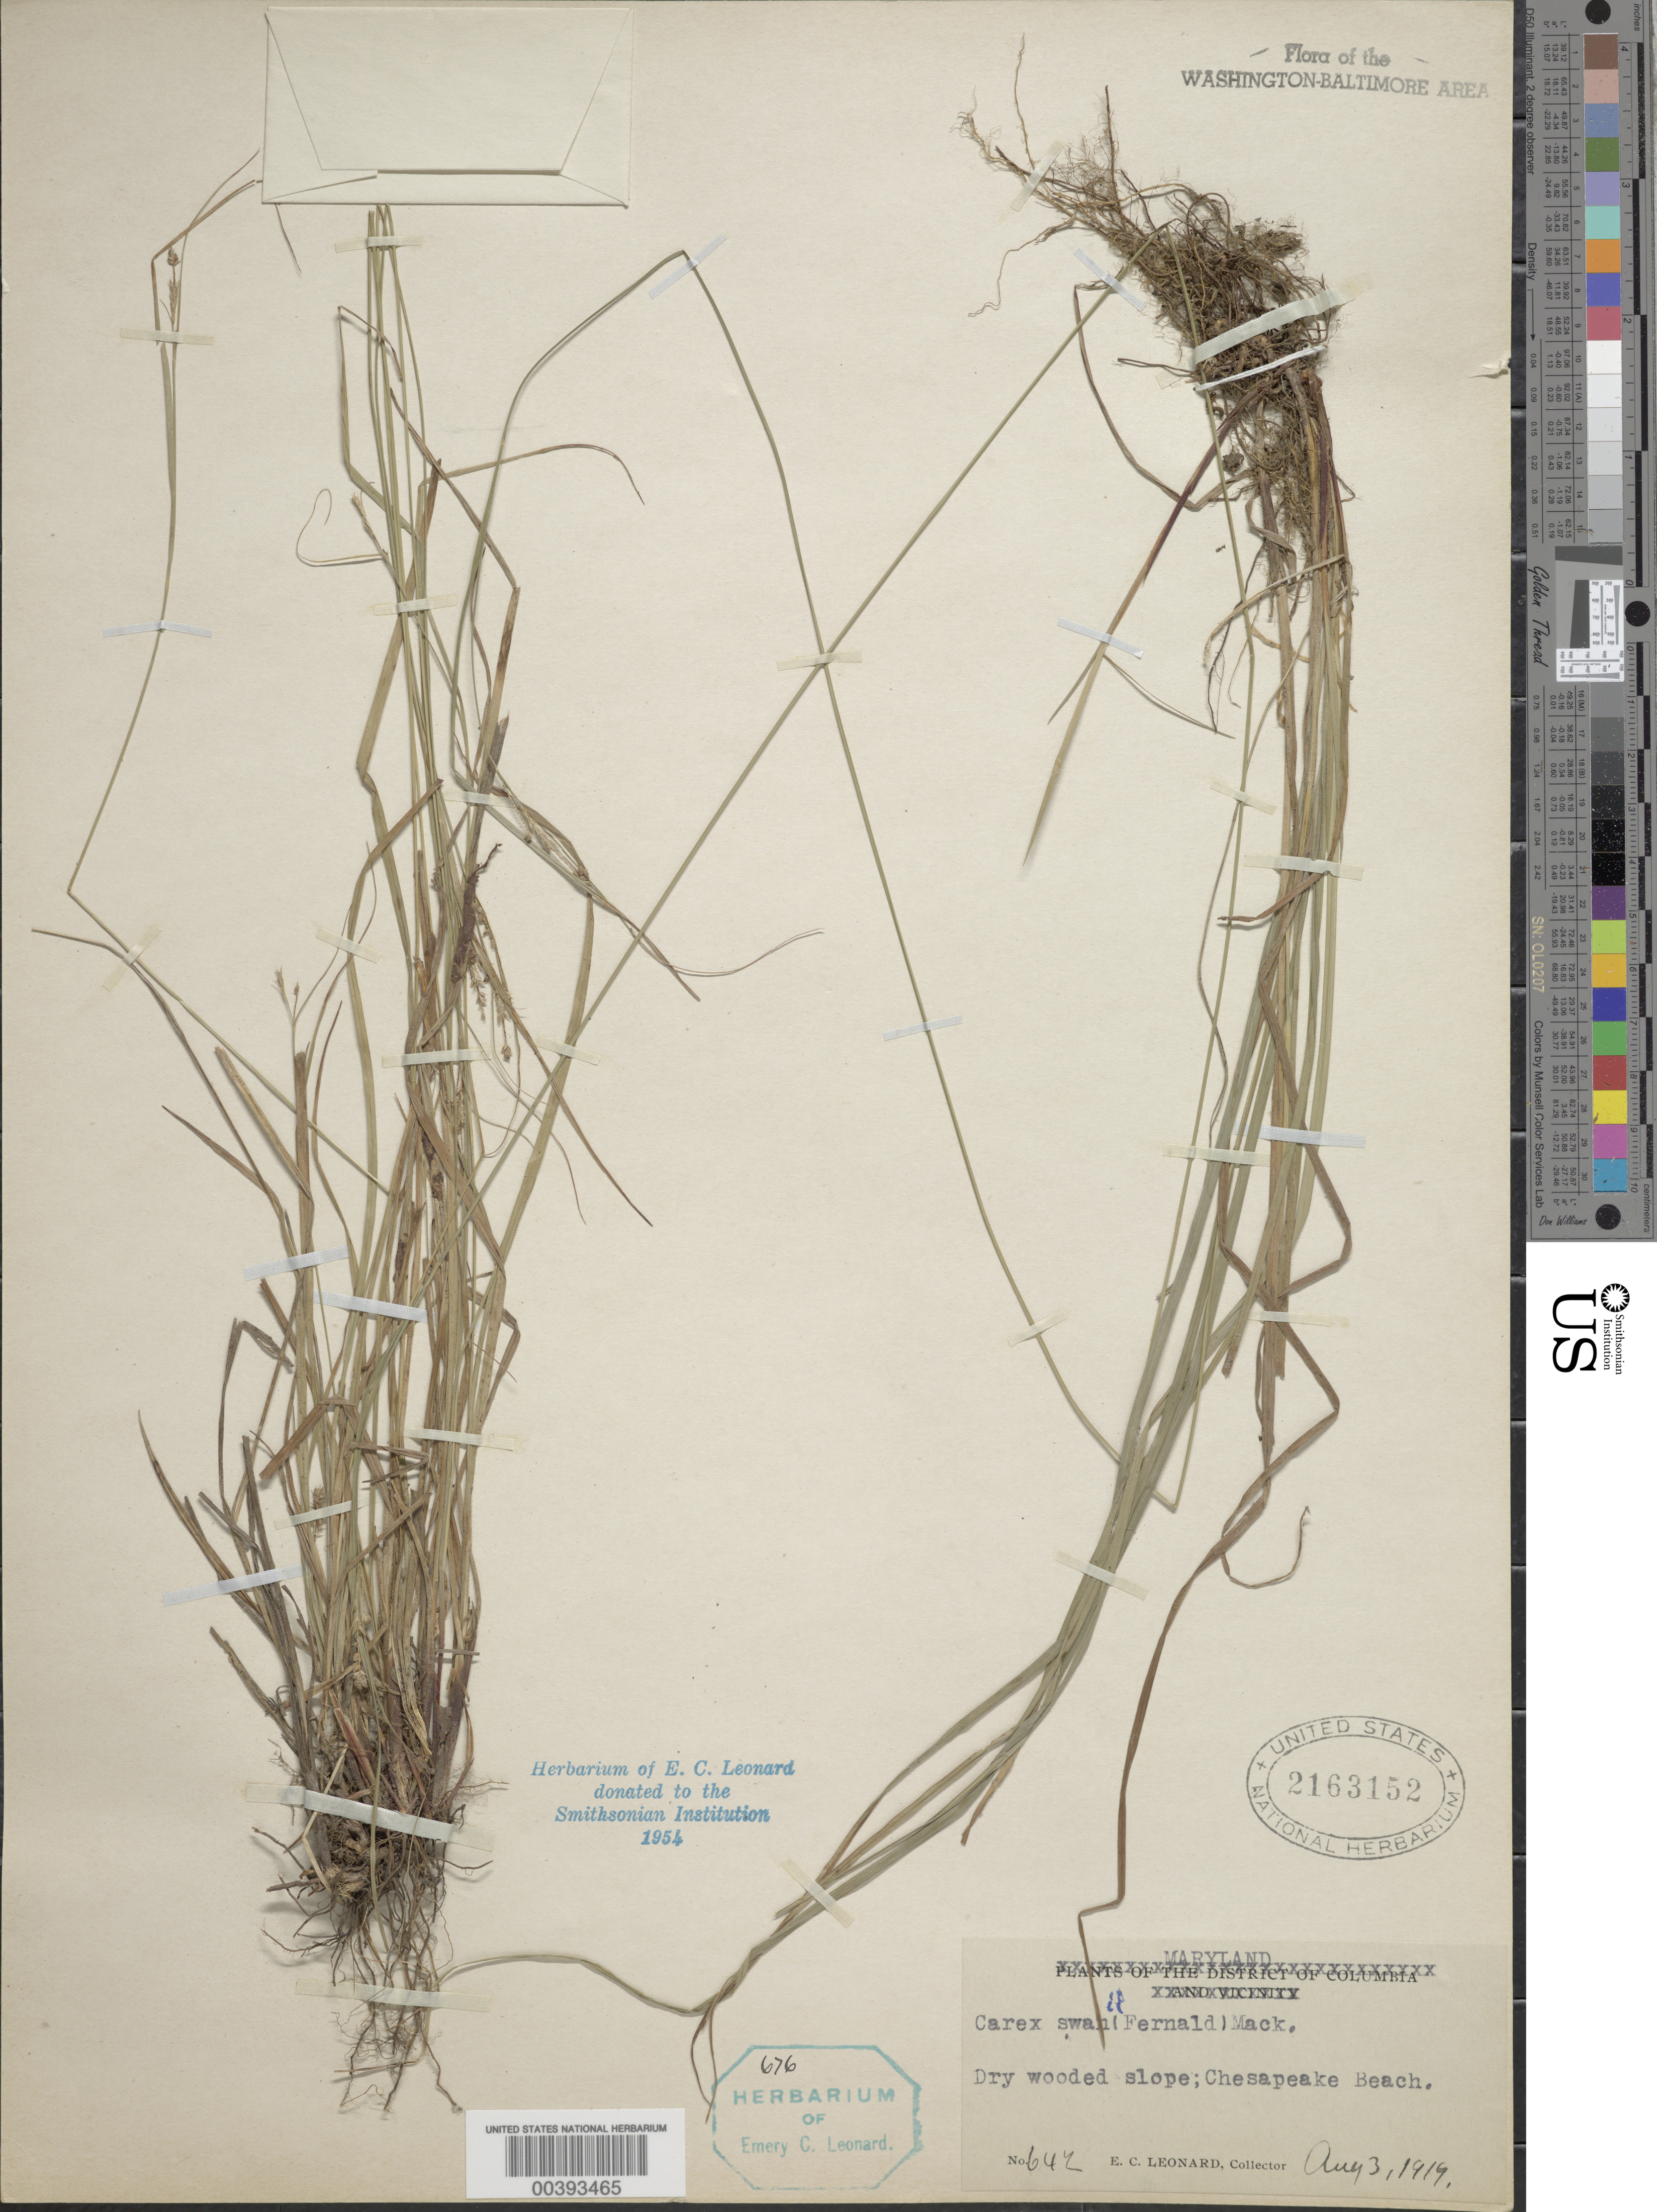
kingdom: Plantae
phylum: Tracheophyta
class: Liliopsida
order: Poales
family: Cyperaceae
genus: Carex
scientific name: Carex swanii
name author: (Fernald) Mack.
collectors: E. C. Leonard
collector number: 642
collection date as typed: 03 Aug 1919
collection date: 1919-08-03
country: United States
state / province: Maryland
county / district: Calvert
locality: Chesapeake Beach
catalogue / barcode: US 2163152